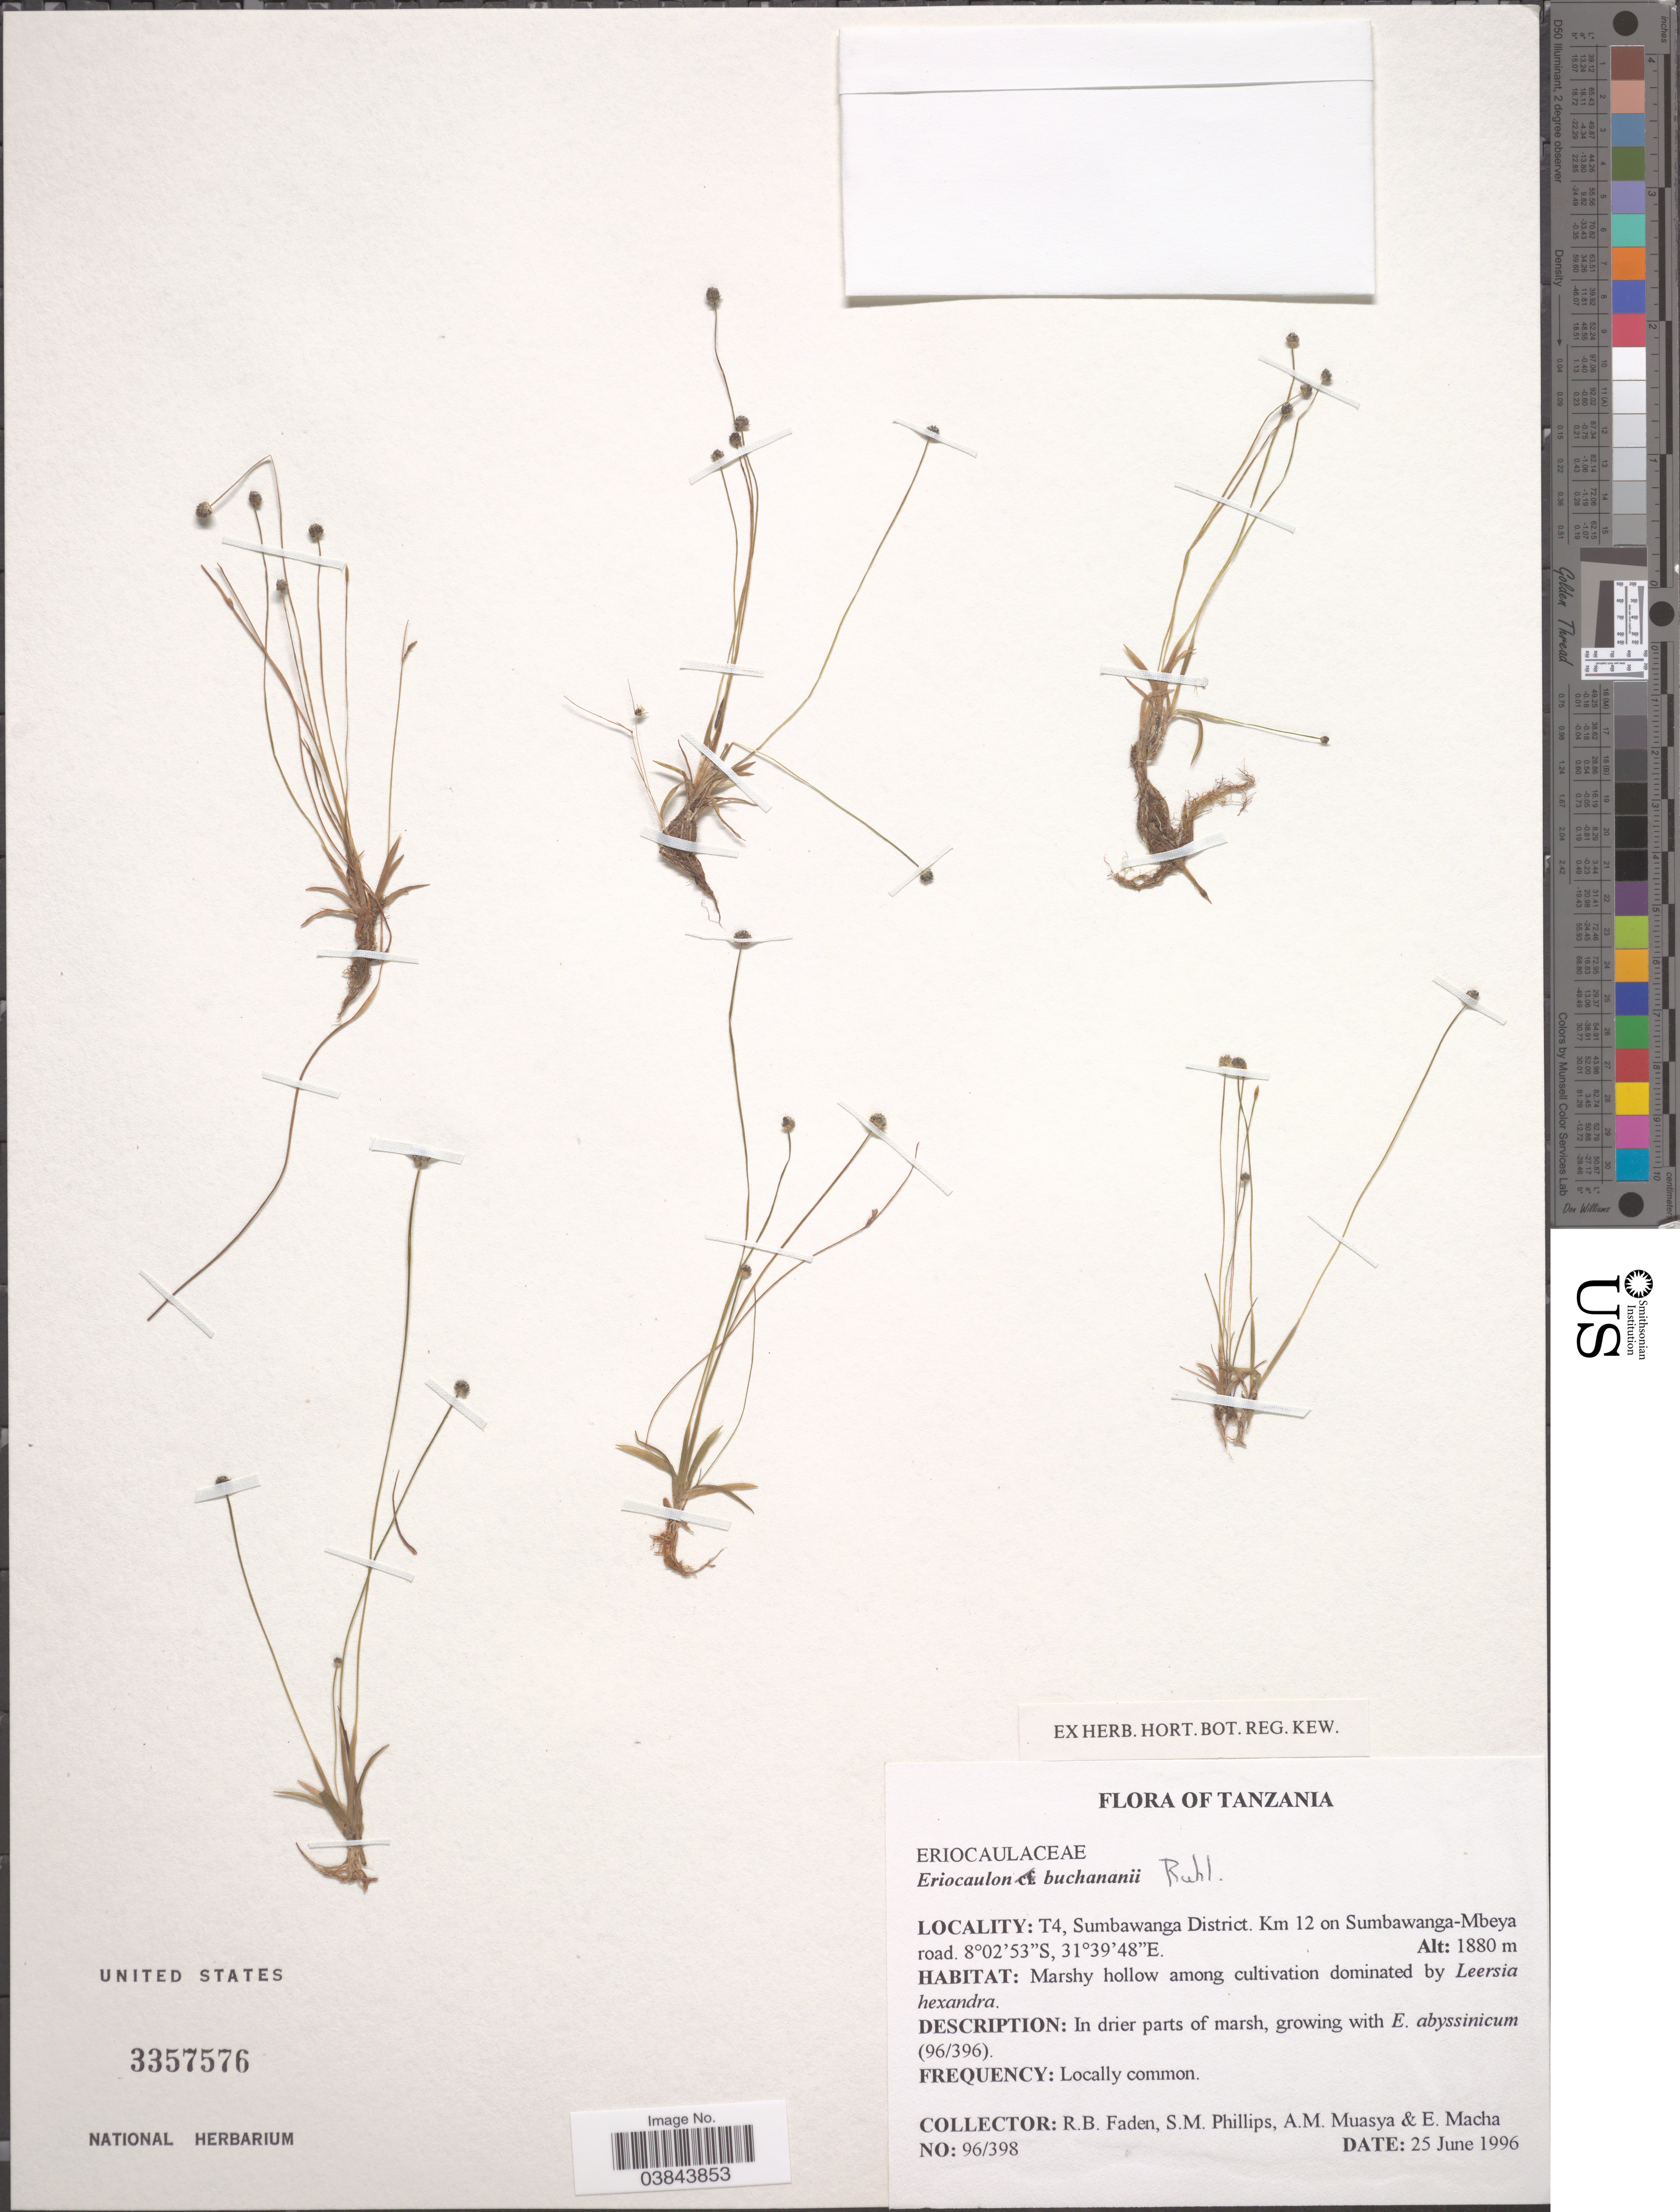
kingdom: Plantae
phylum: Tracheophyta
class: Liliopsida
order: Poales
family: Eriocaulaceae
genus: Eriocaulon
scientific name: Eriocaulon buchananii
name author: Ruhland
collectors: R. B. Faden, S. M. Phillips, A. Muasya & E. Macha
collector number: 96/398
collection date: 1996-06-25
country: Tanzania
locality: T4, Sumbawanga District, Km 12 on Sumbawanga-Mbeya road.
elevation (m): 1880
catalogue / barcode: US 3357576